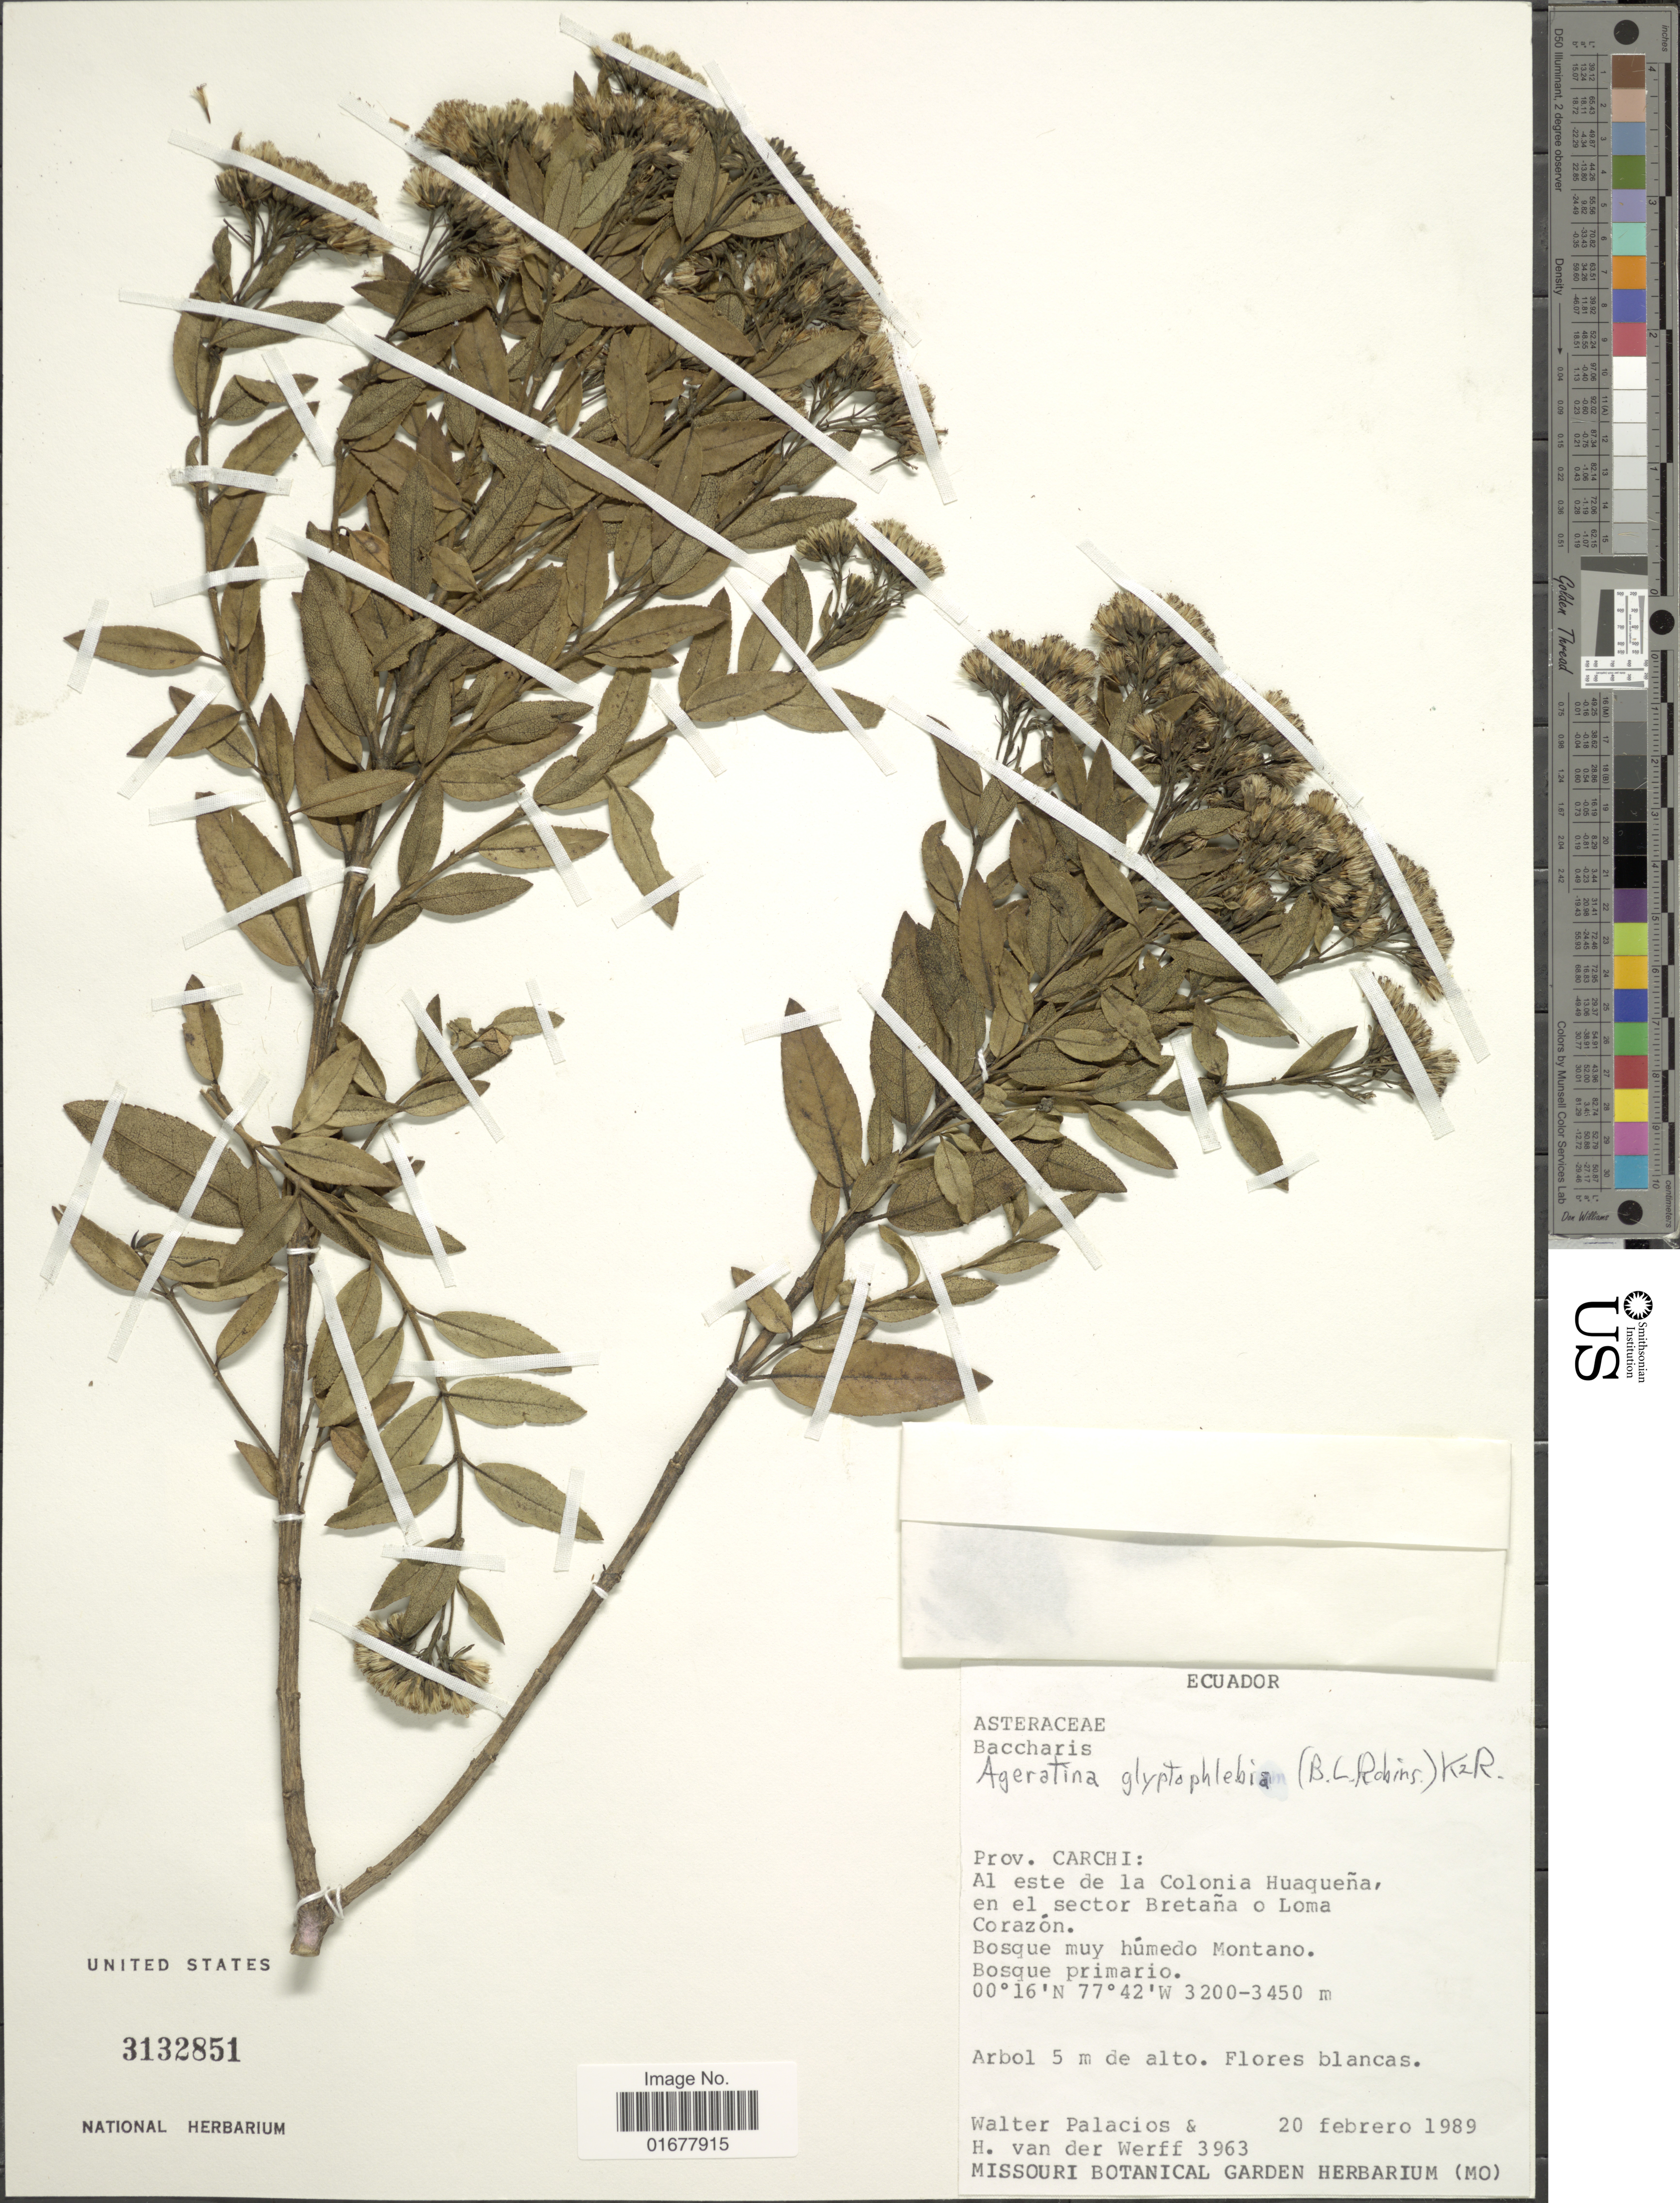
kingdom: Plantae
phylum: Tracheophyta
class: Magnoliopsida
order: Asterales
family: Asteraceae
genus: Ageratina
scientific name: Ageratina glyptophlebia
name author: (B.L. Rob.) R.M. King & H. Rob.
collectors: W. Palacios & H. van der Werff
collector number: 3963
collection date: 1989-02-20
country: Ecuador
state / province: Carchi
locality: Al este de la Colonia Huaquena, en el sector Bretana o LOma Corazon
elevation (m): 3200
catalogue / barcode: US 3132851